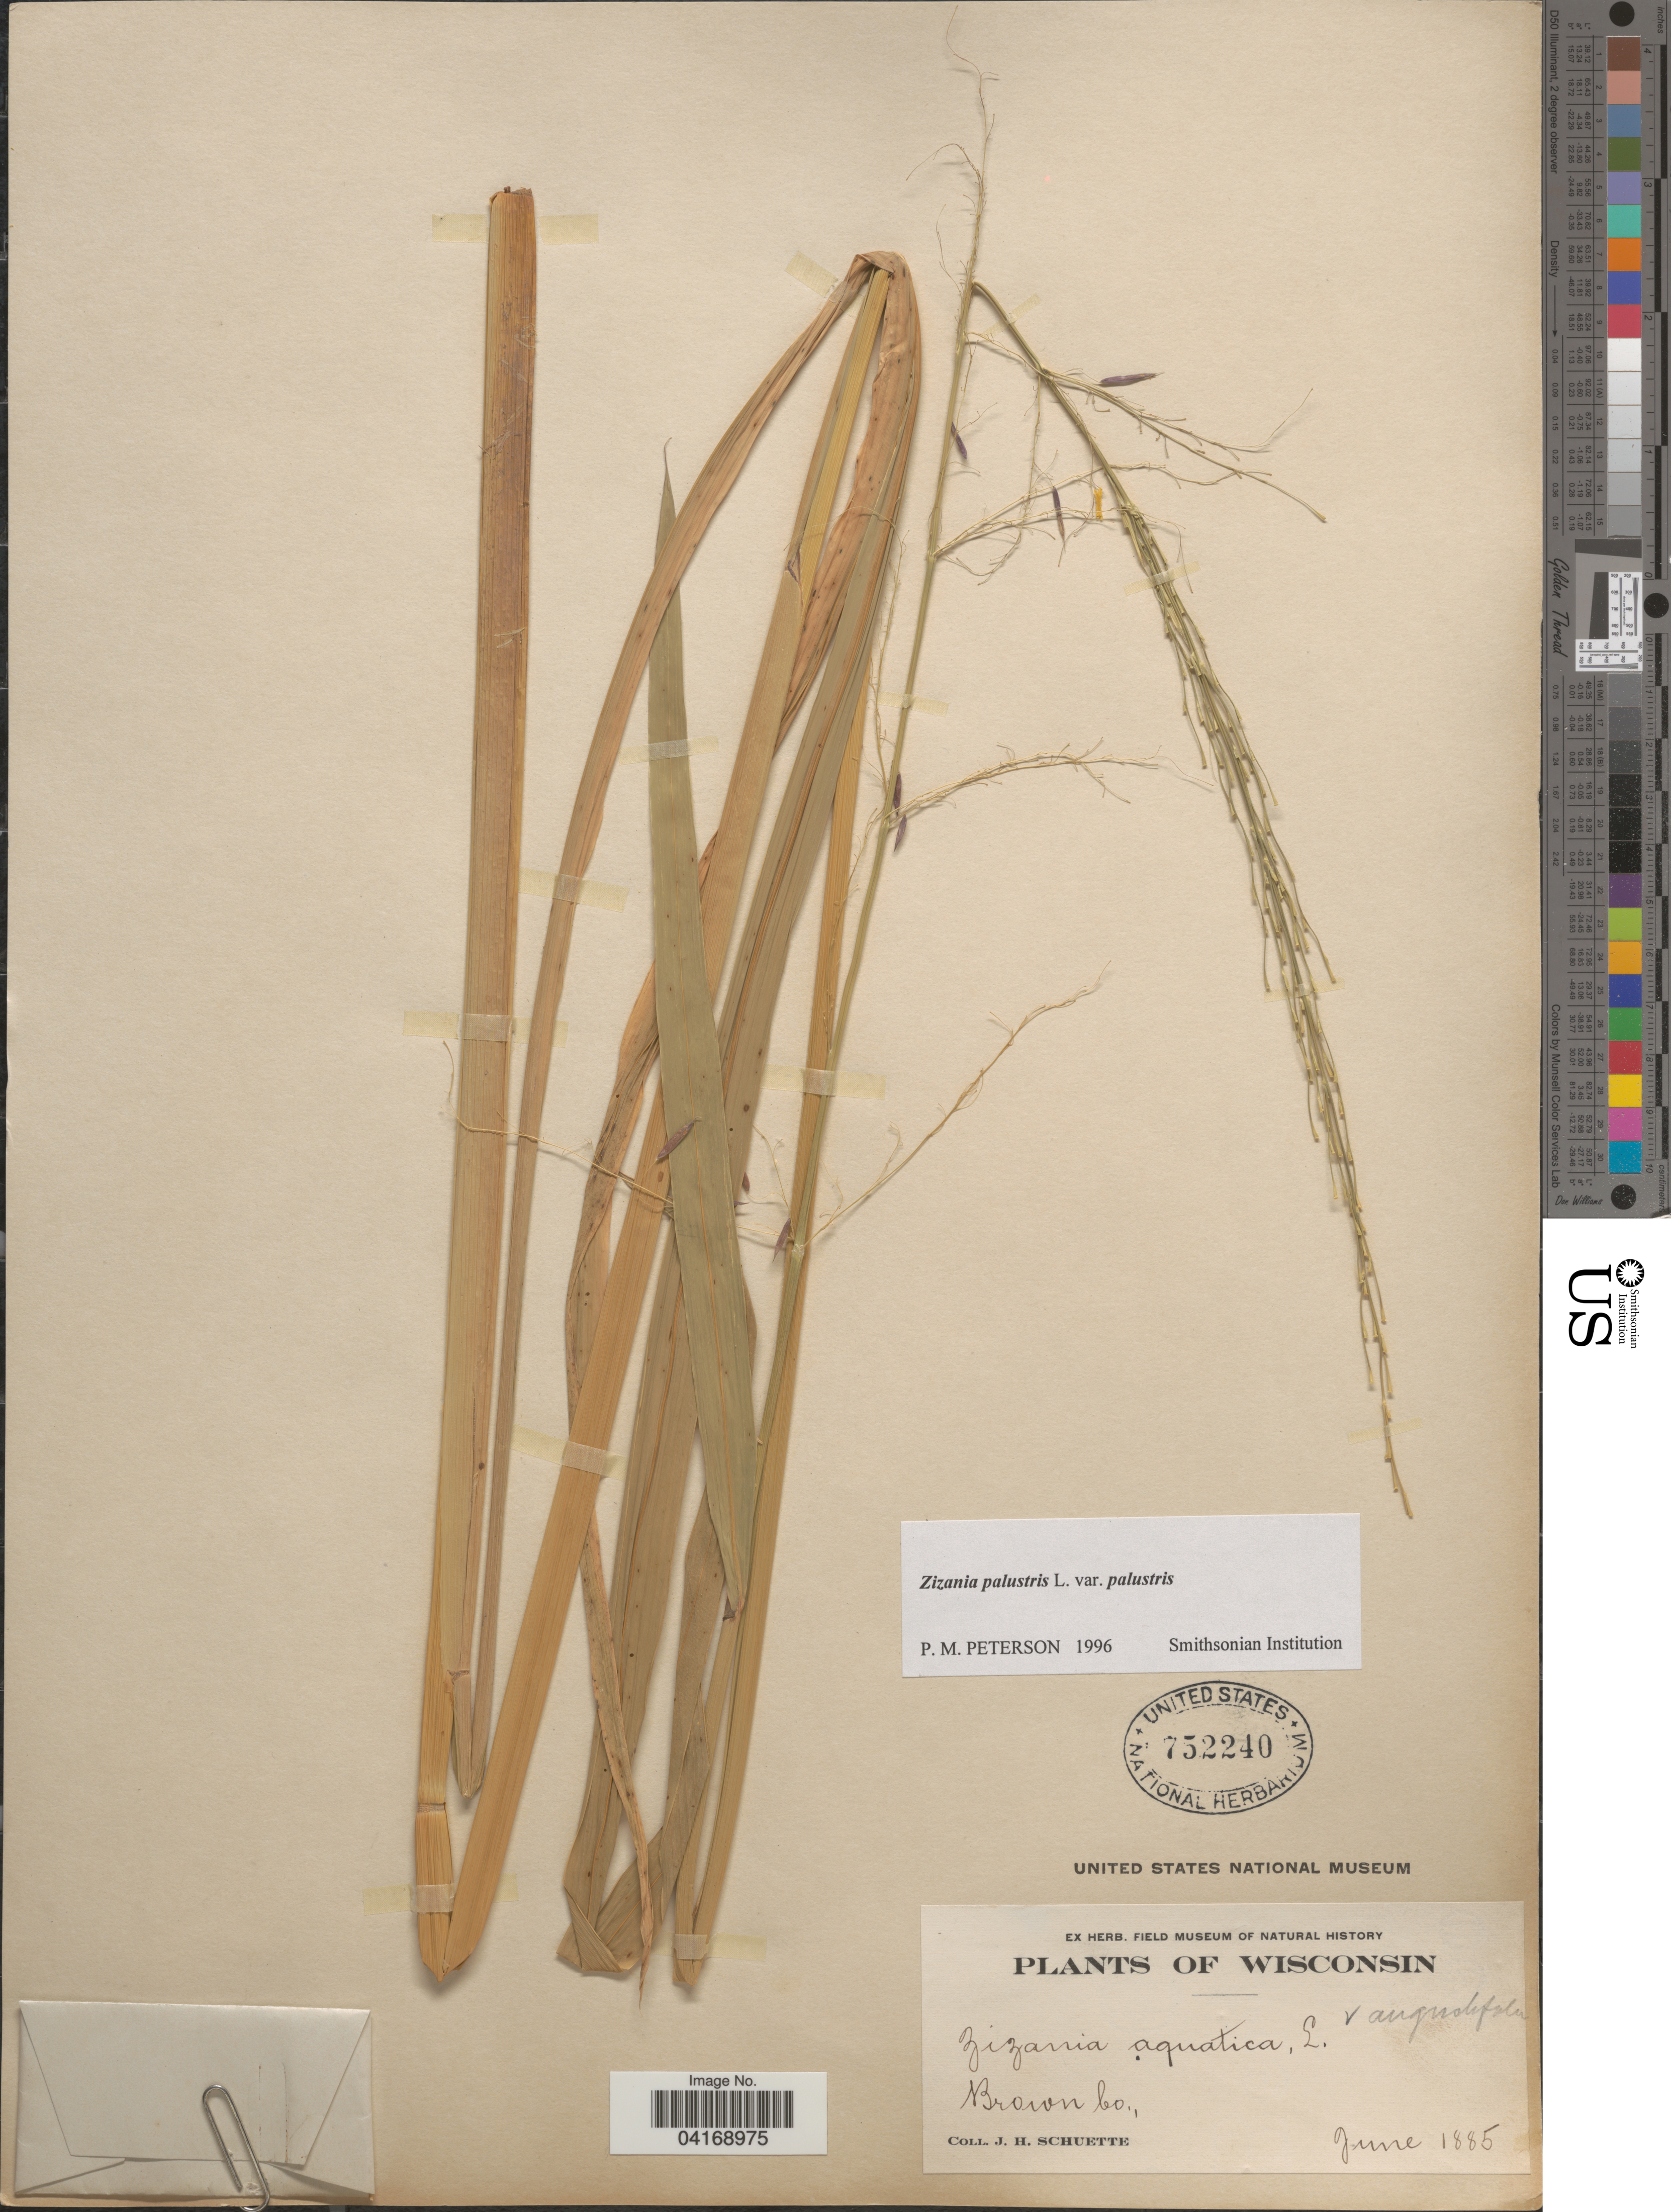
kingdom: Plantae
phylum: Tracheophyta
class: Liliopsida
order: Poales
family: Poaceae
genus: Zizania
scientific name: Zizania palustris var. palustris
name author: L.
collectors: J. H. Schuette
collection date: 1885-06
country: United States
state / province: Wisconsin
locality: Brown Co.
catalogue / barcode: US 752240